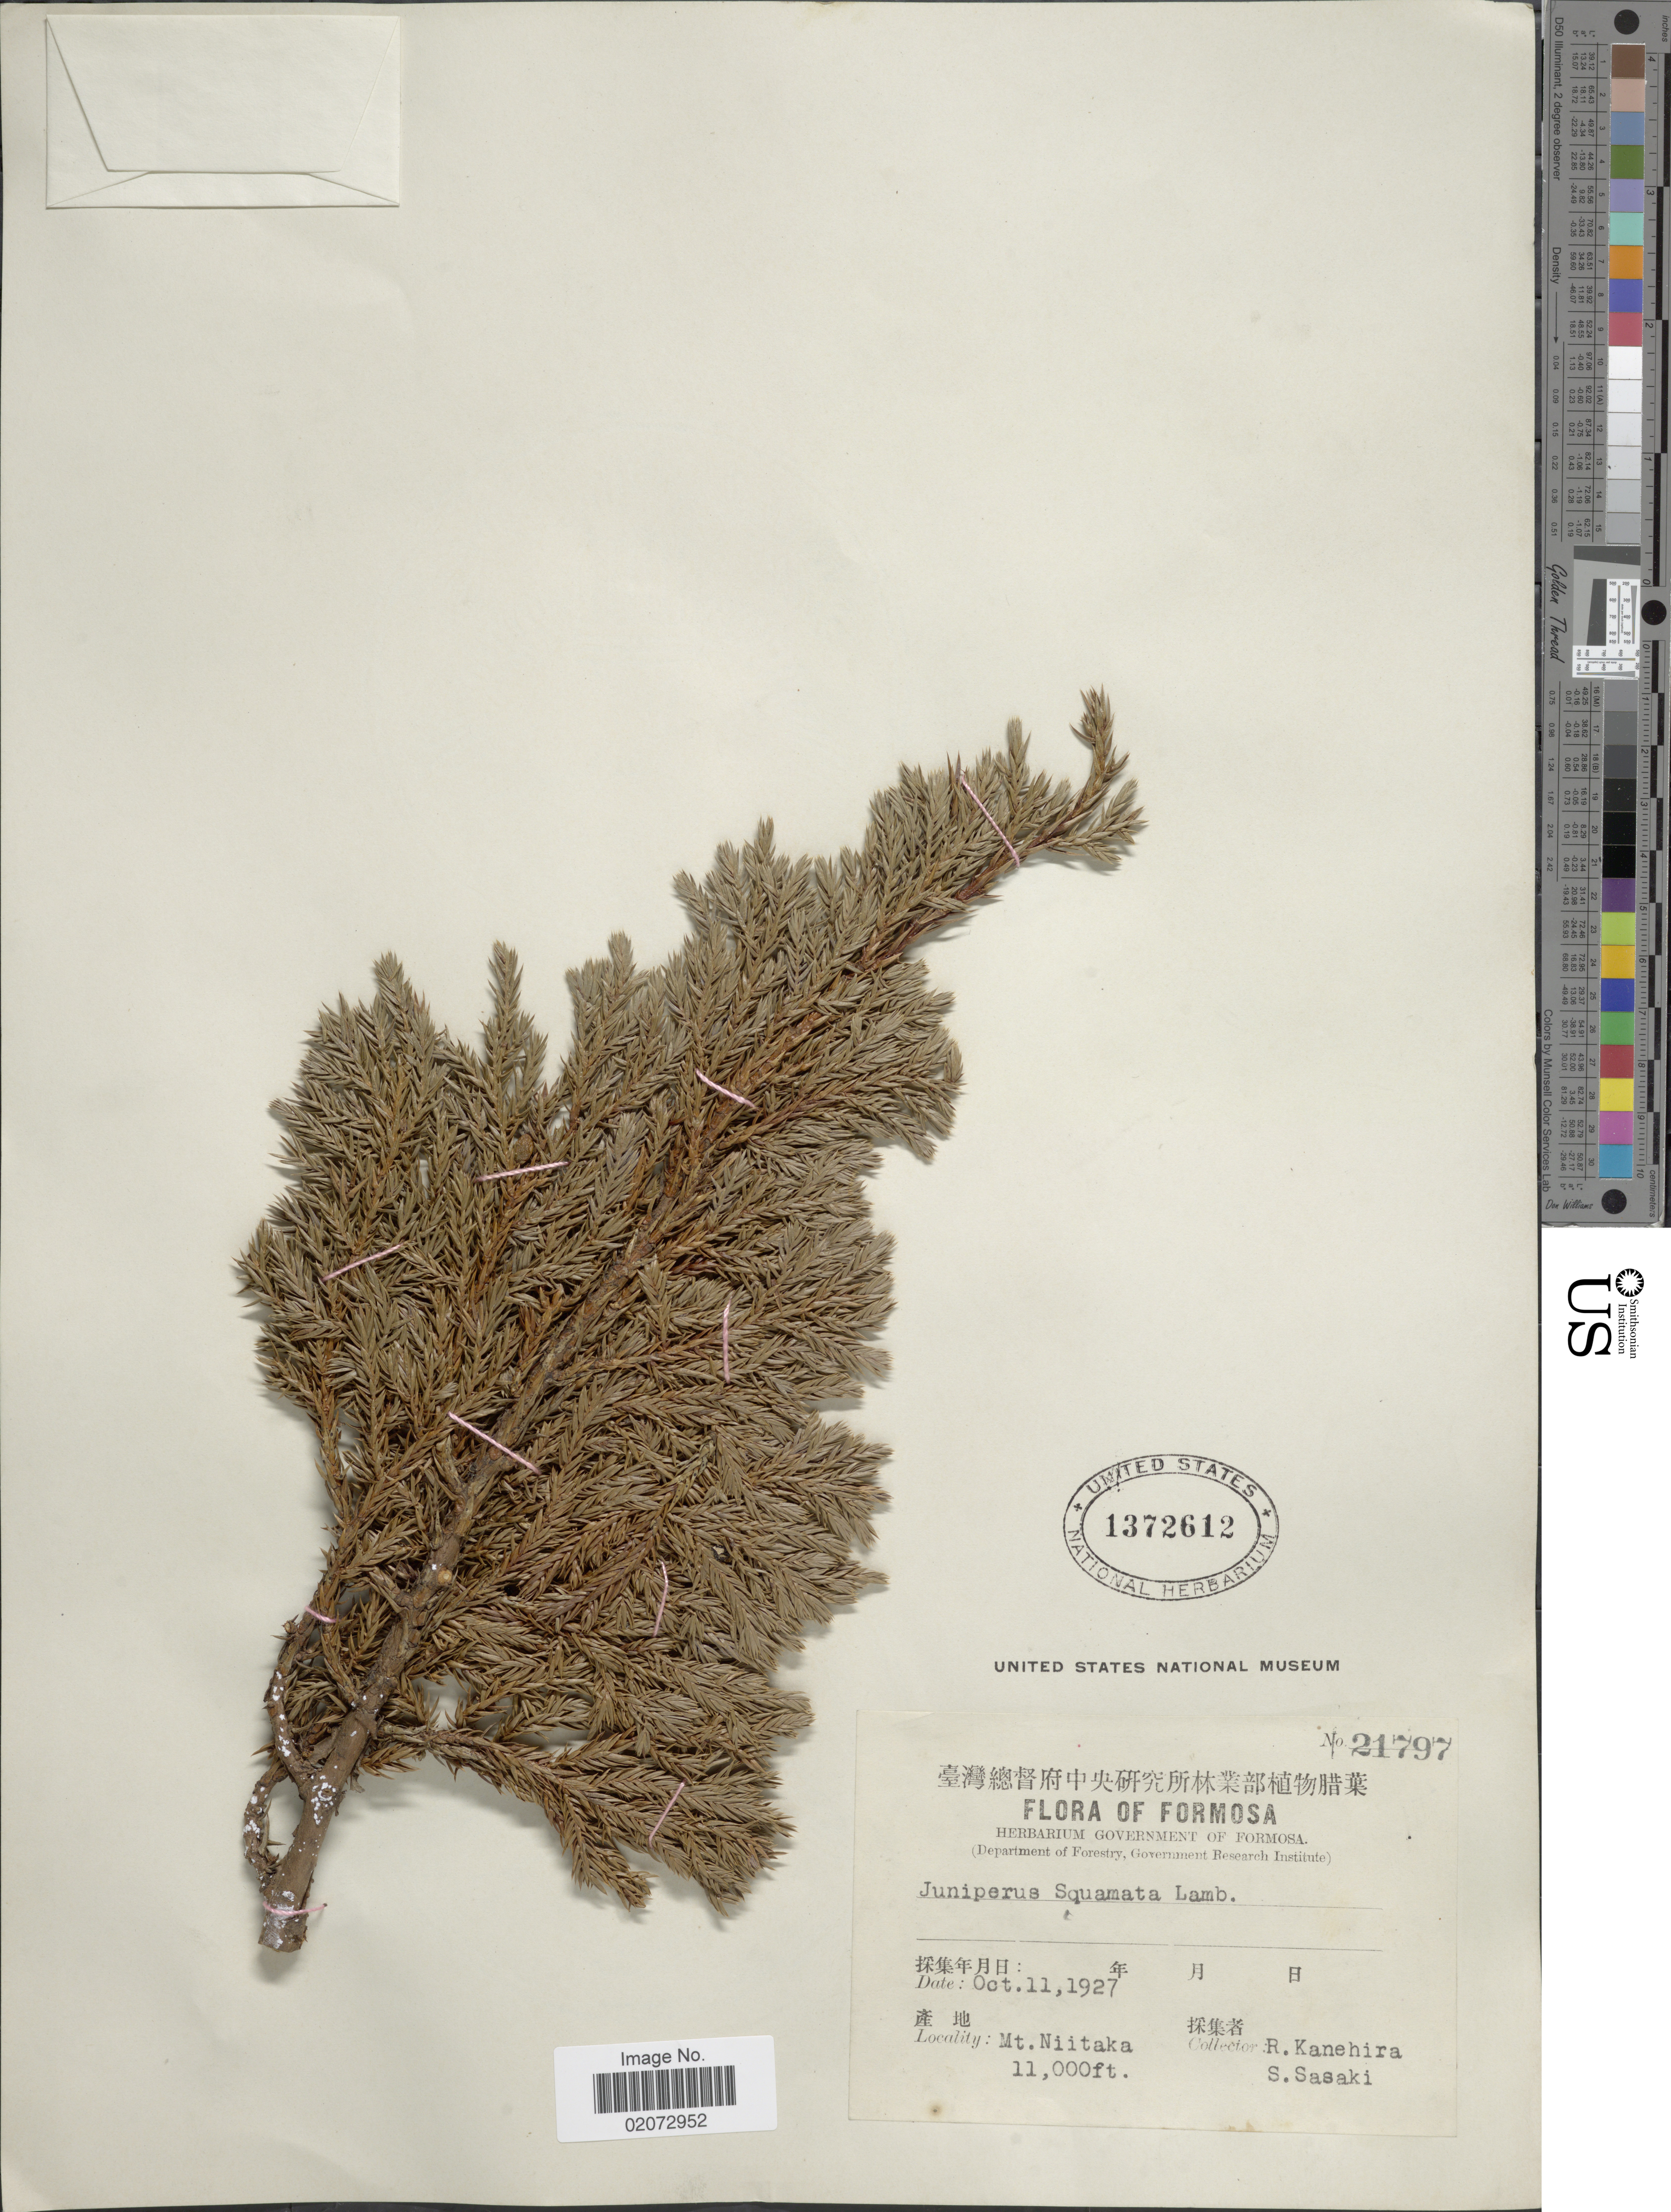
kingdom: Plantae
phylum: Tracheophyta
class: Pinopsida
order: Pinales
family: Cupressaceae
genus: Juniperus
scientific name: Juniperus squamata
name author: Buch.-Ham. ex D. Don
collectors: R. Kanehira & S. Sasaki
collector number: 21797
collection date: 1927-10-11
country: Taiwan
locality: Formosa. Mt. Niitaka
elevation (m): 3353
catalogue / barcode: US 1372612